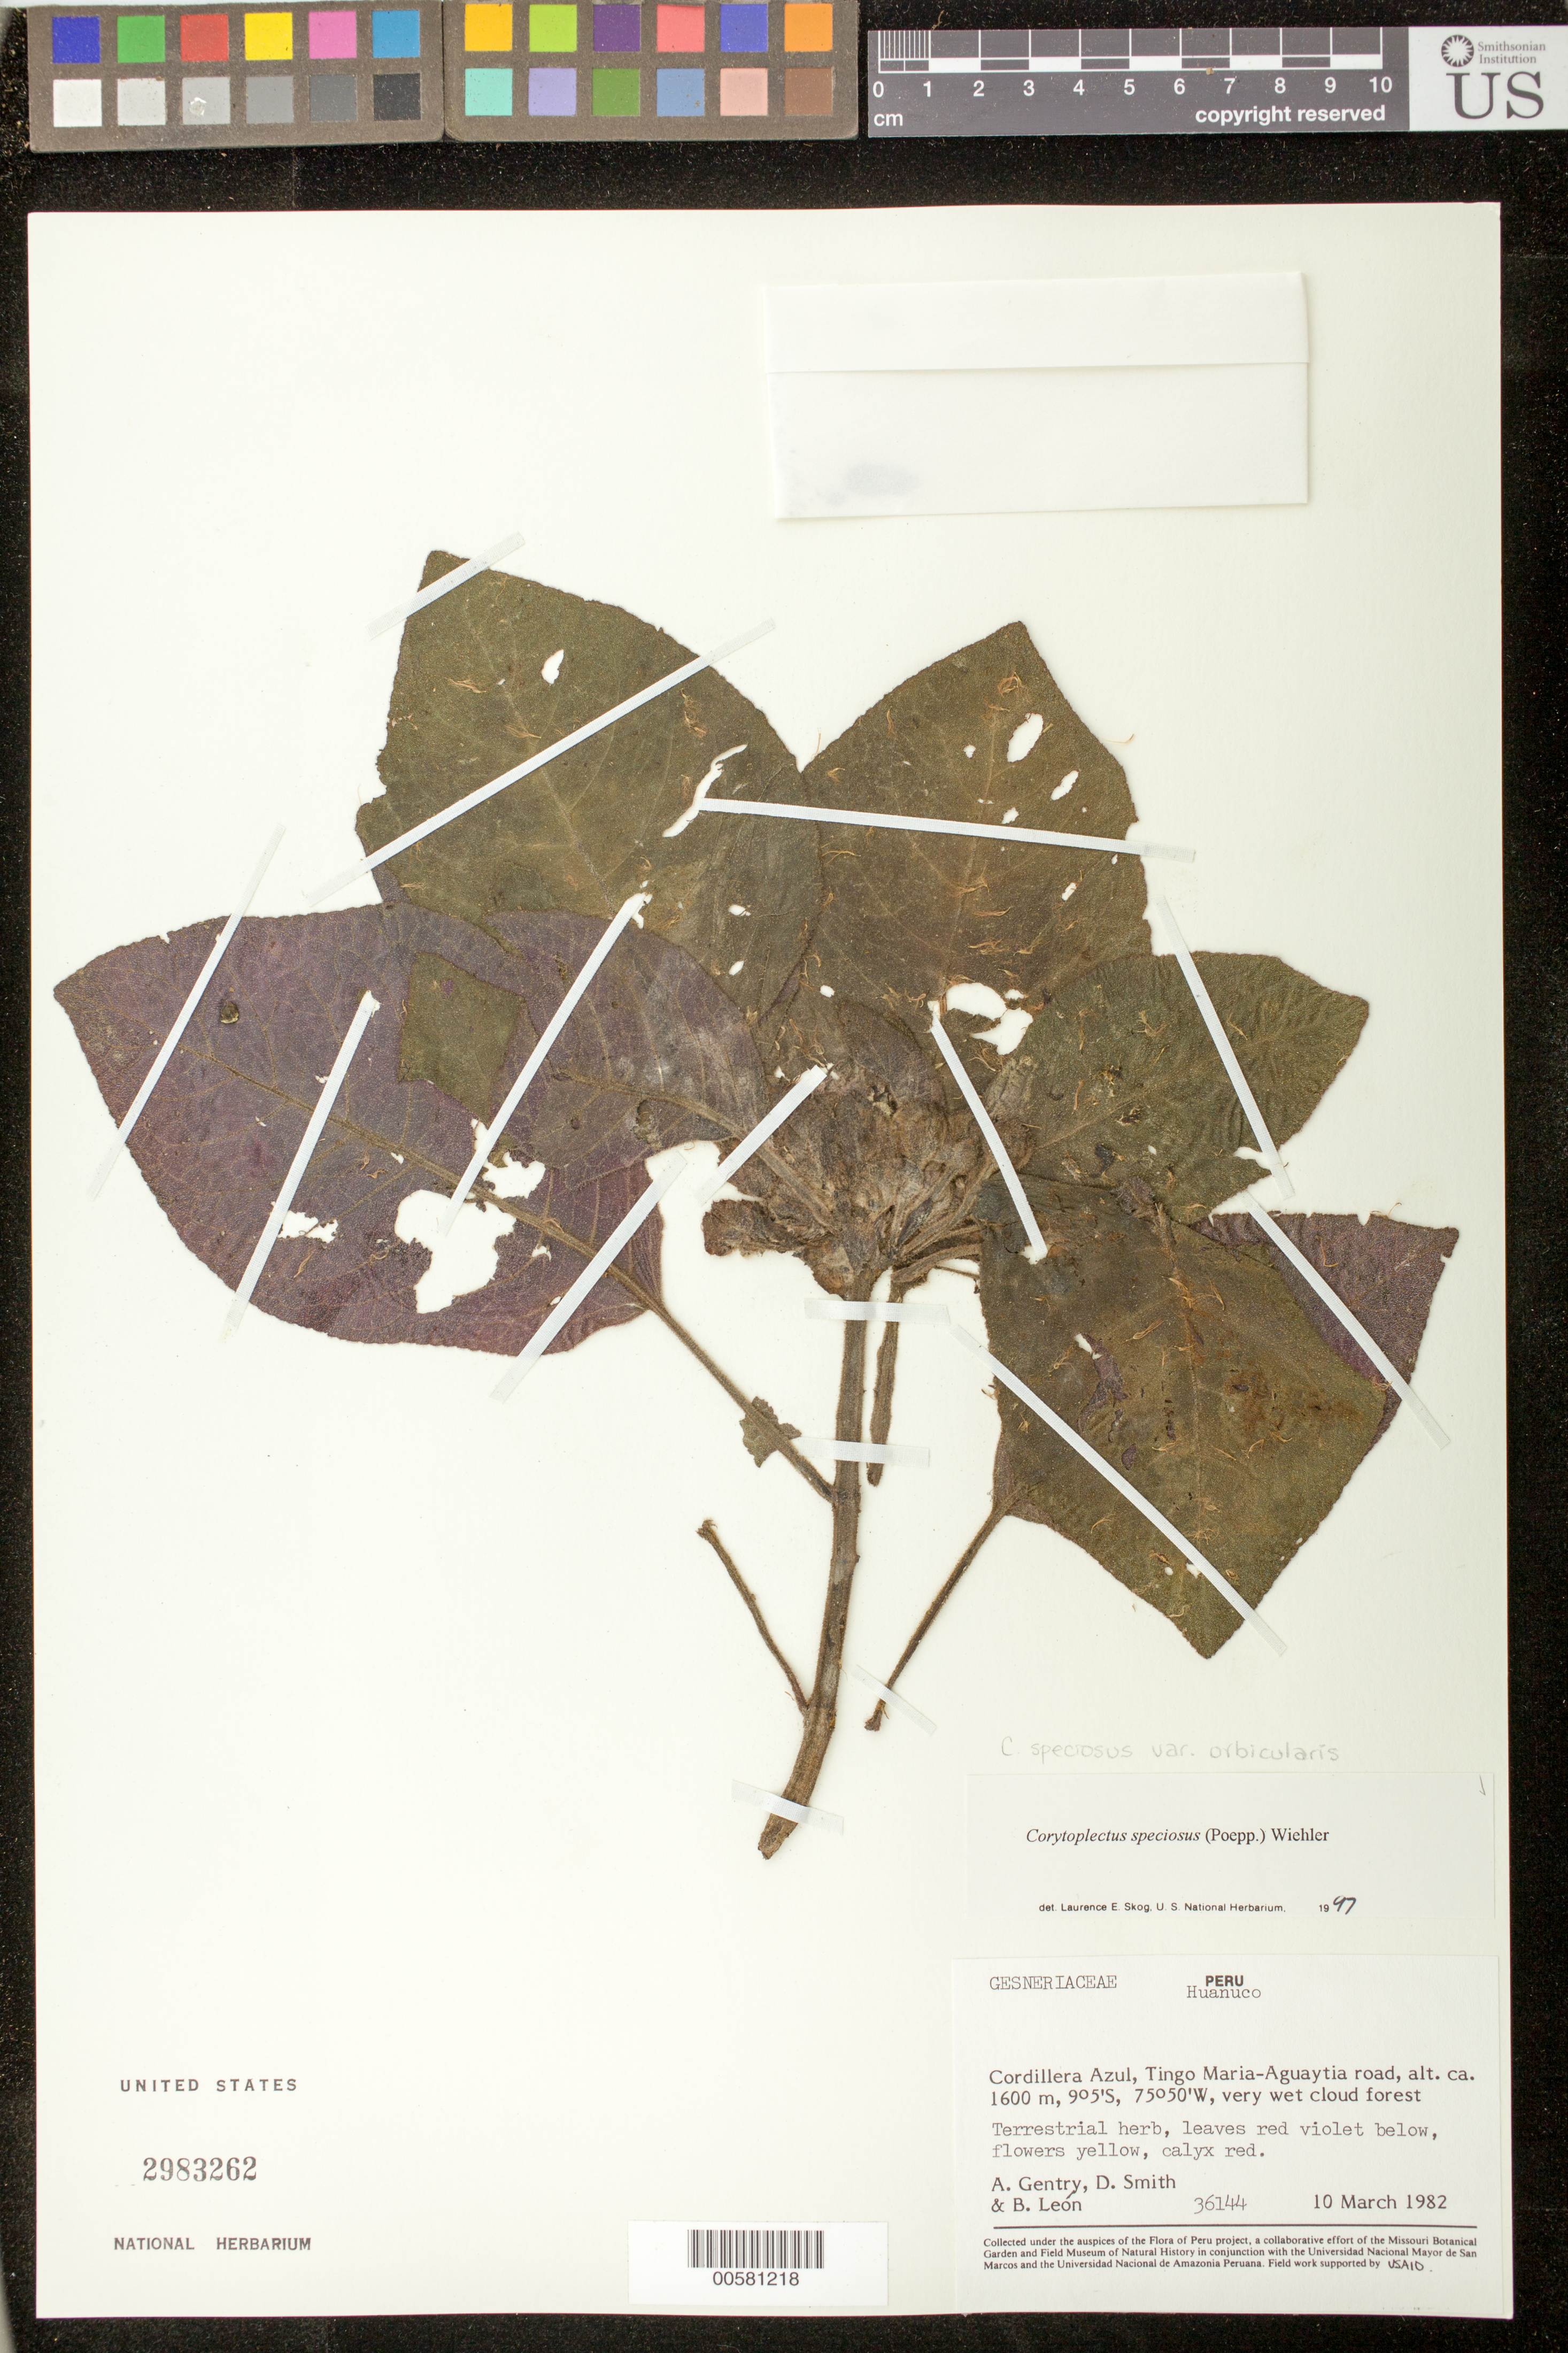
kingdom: Plantae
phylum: Tracheophyta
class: Magnoliopsida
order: Lamiales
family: Gesneriaceae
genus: Corytoplectus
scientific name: Corytoplectus speciosus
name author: (Poepp.) Wiehler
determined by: Skog, Laurence E.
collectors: A. H. Gentry, D. Smith & B. León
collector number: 36144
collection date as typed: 10 Mar 1982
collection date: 1982-03-10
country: Peru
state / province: Huánuco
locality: Cordillera Azul, Tingo Maria - Aguaytia road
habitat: Very wet cloud forest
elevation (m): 1600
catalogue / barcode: US 2983262